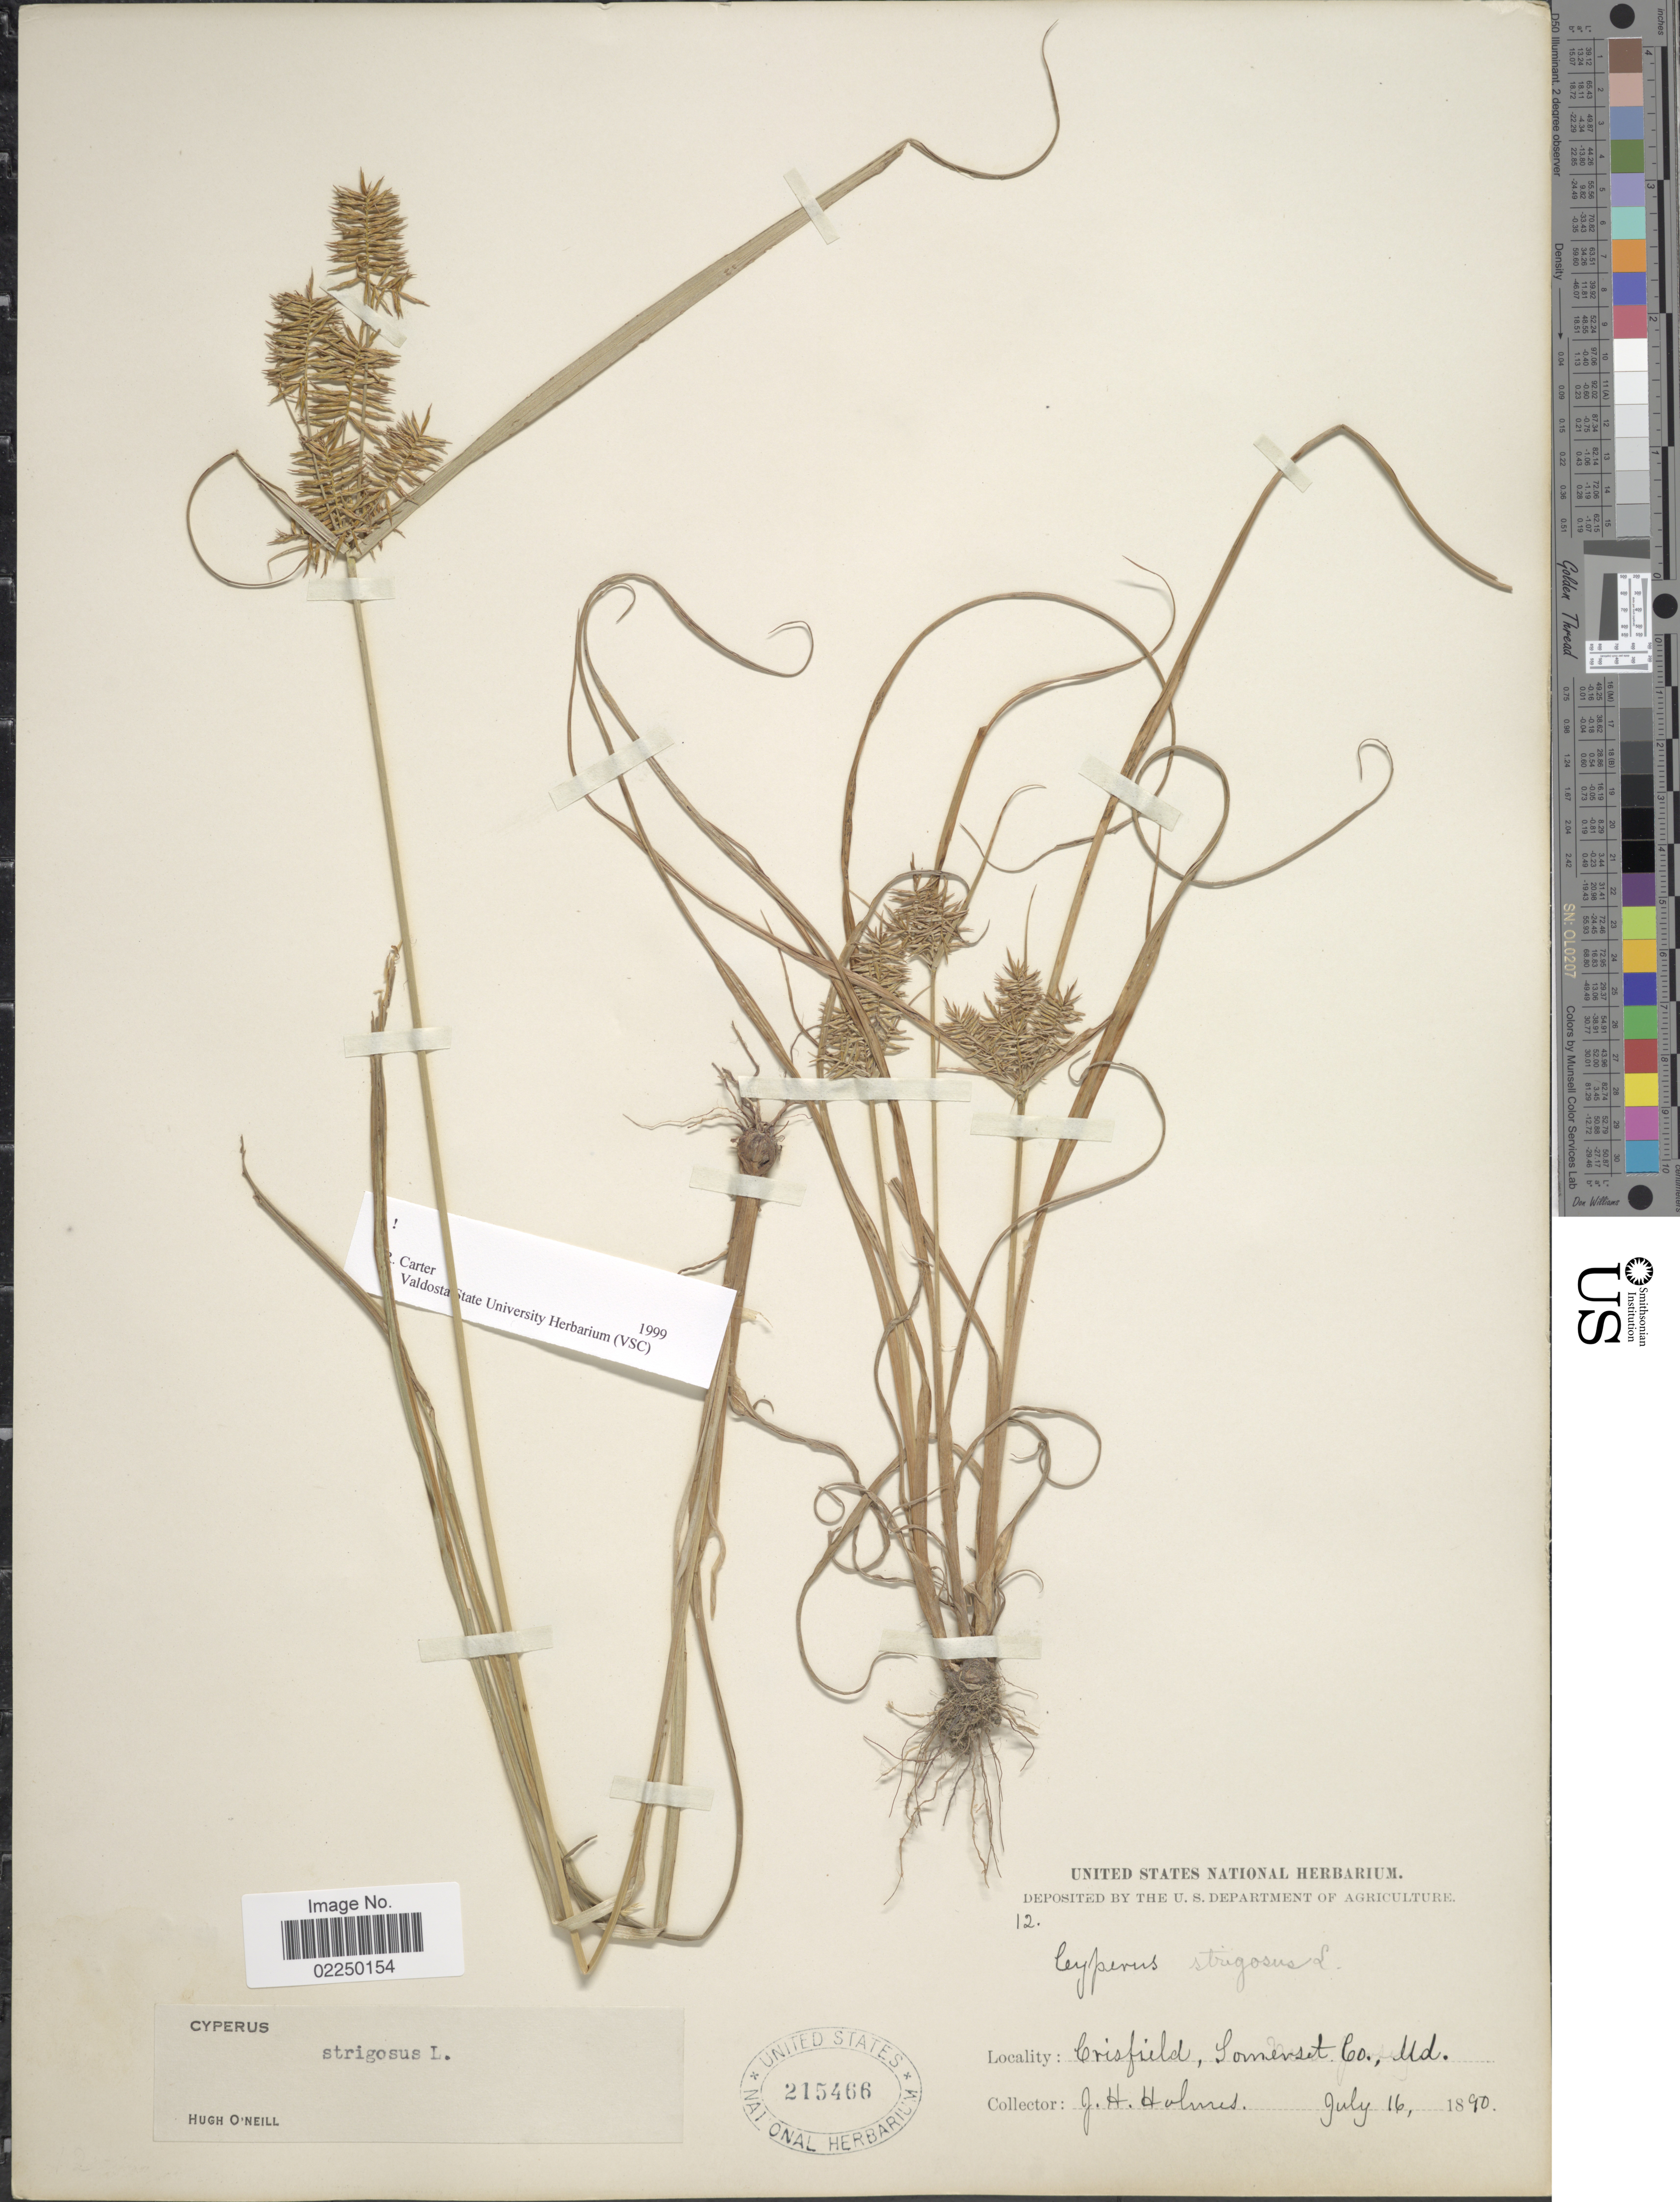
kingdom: Plantae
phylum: Tracheophyta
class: Liliopsida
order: Poales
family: Cyperaceae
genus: Cyperus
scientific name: Cyperus strigosus L.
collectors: J. Holmes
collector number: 12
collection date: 1890-07-16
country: United States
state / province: Maryland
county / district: Somerset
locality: Crisfield, Somerset Co.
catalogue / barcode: US 215466